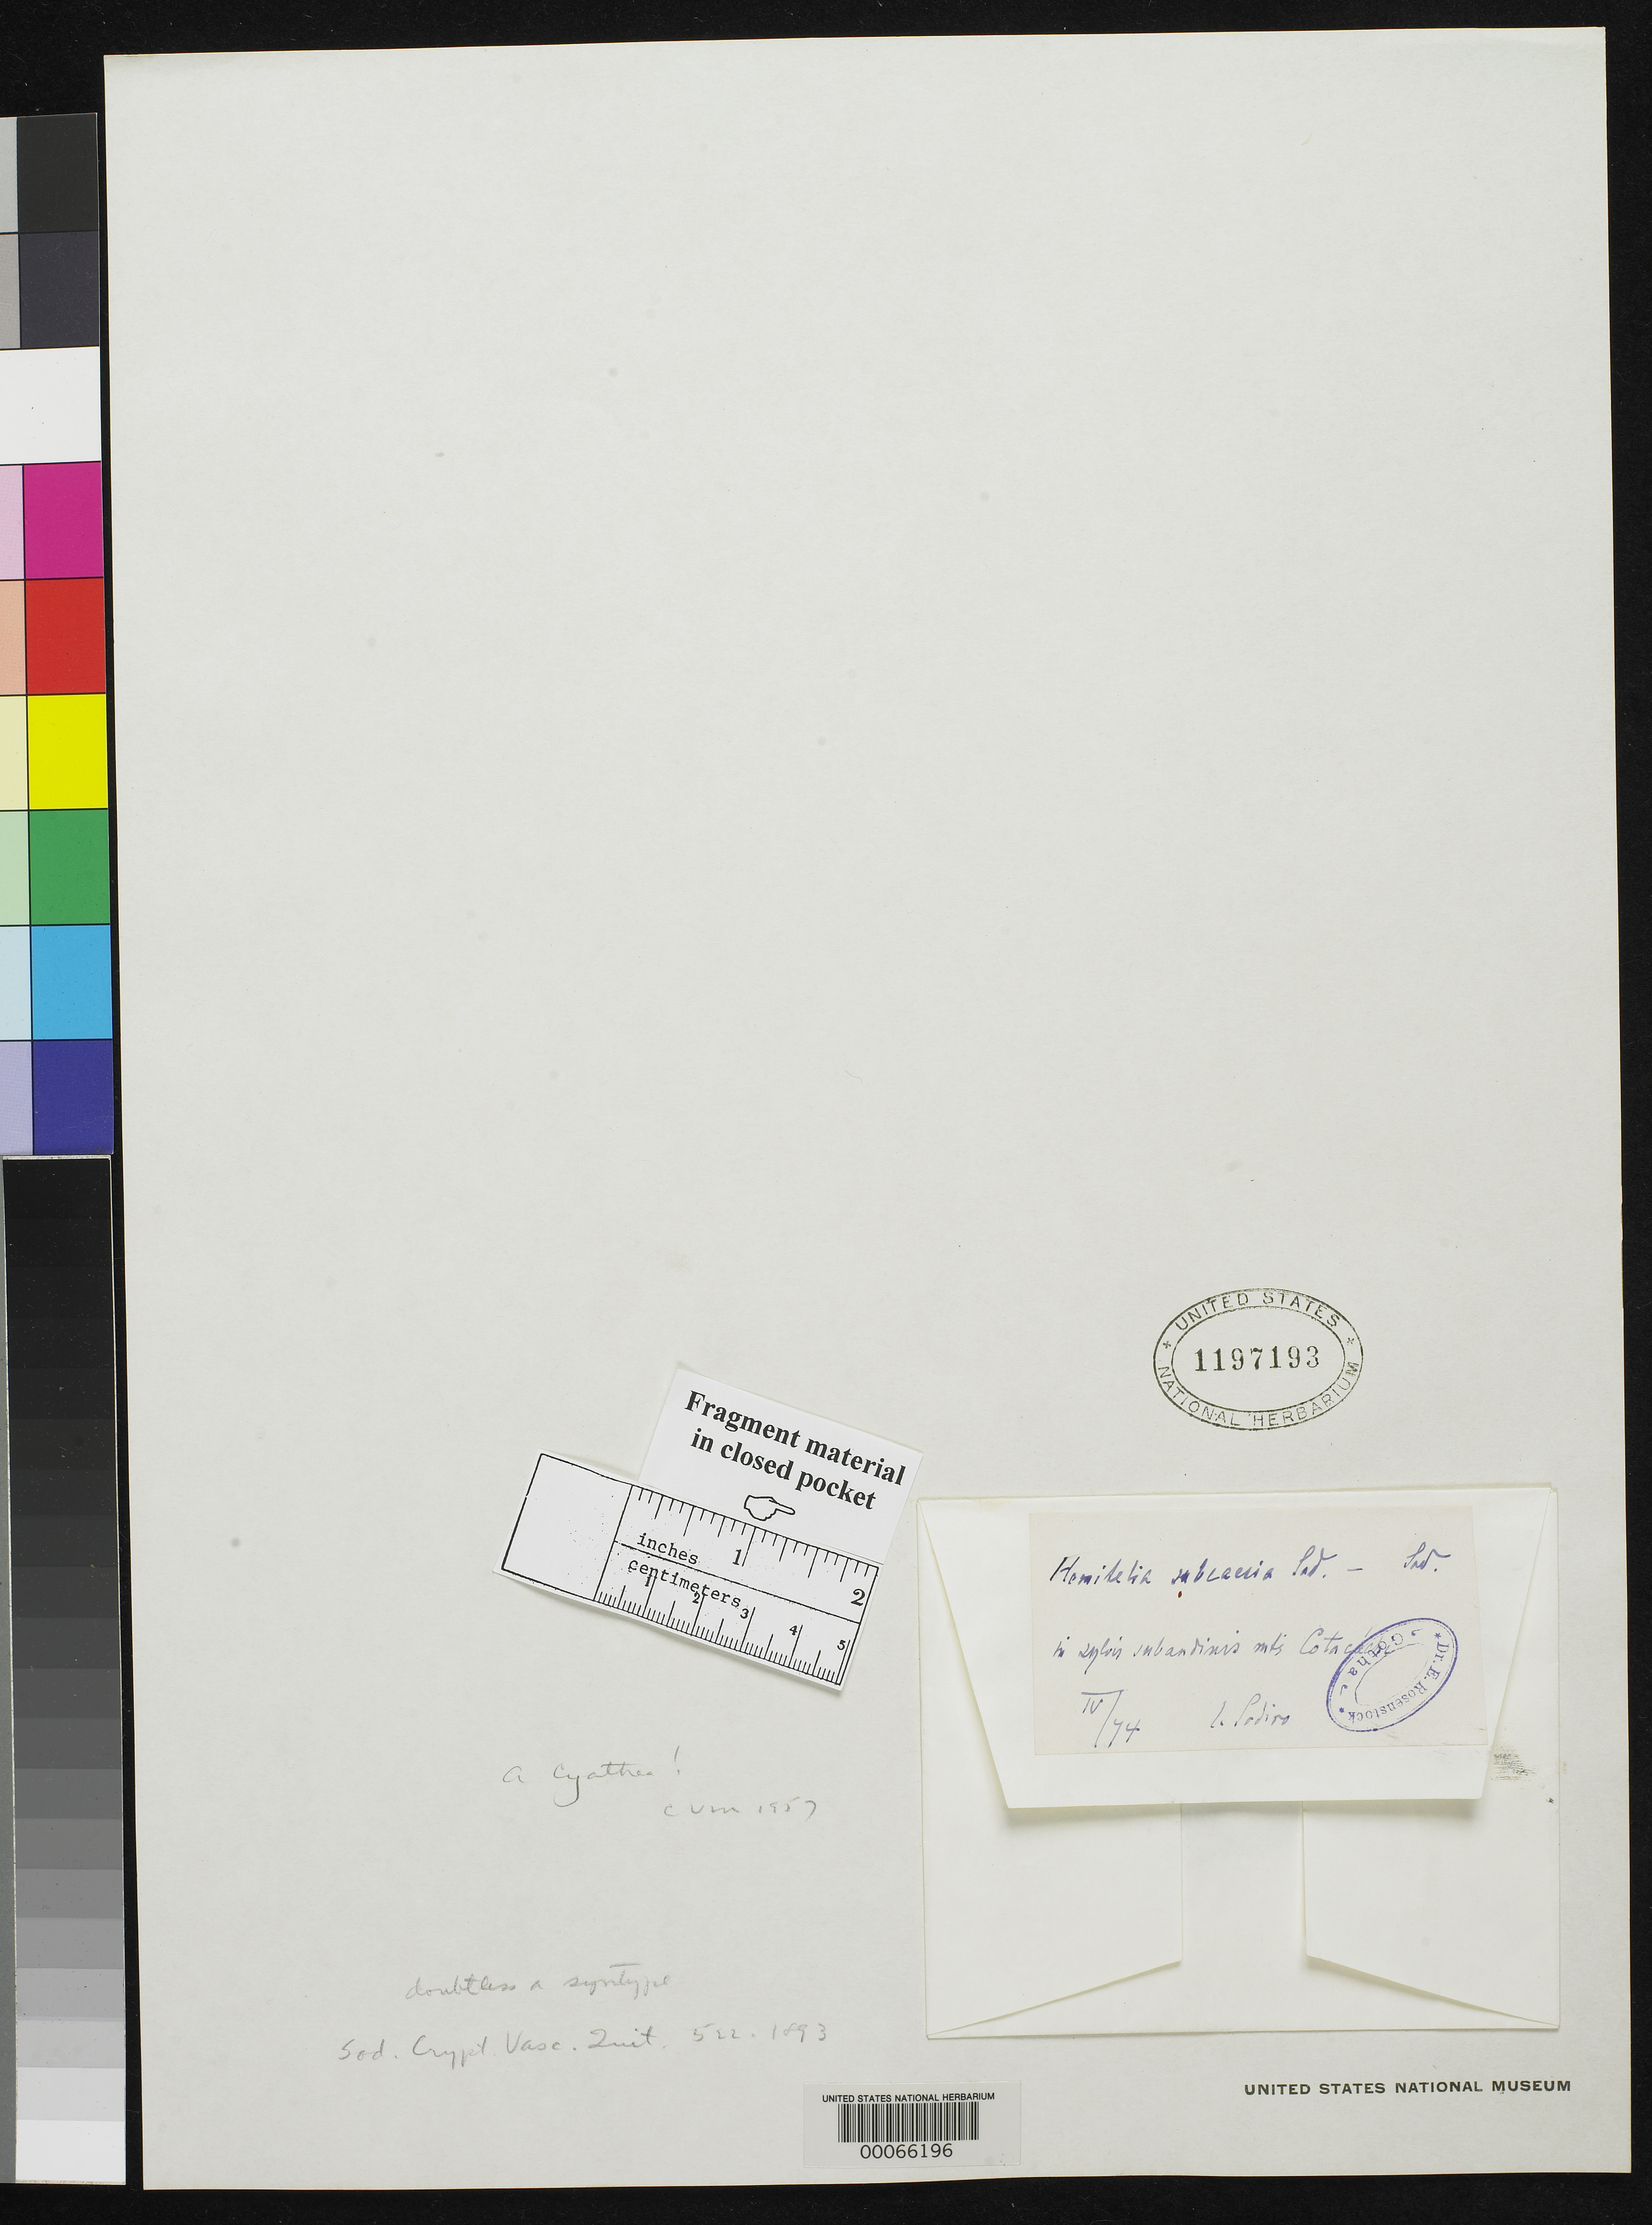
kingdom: Plantae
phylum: Tracheophyta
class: Polypodiopsida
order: Cyatheales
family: Cyatheaceae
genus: Hemitelia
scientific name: Hemitelia subcaesia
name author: Sodiro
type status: Syntype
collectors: L. Sodiro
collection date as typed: Apr 1874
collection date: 1874-04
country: Ecuador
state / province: Imbabura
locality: Cotacachi.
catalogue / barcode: US 1197193